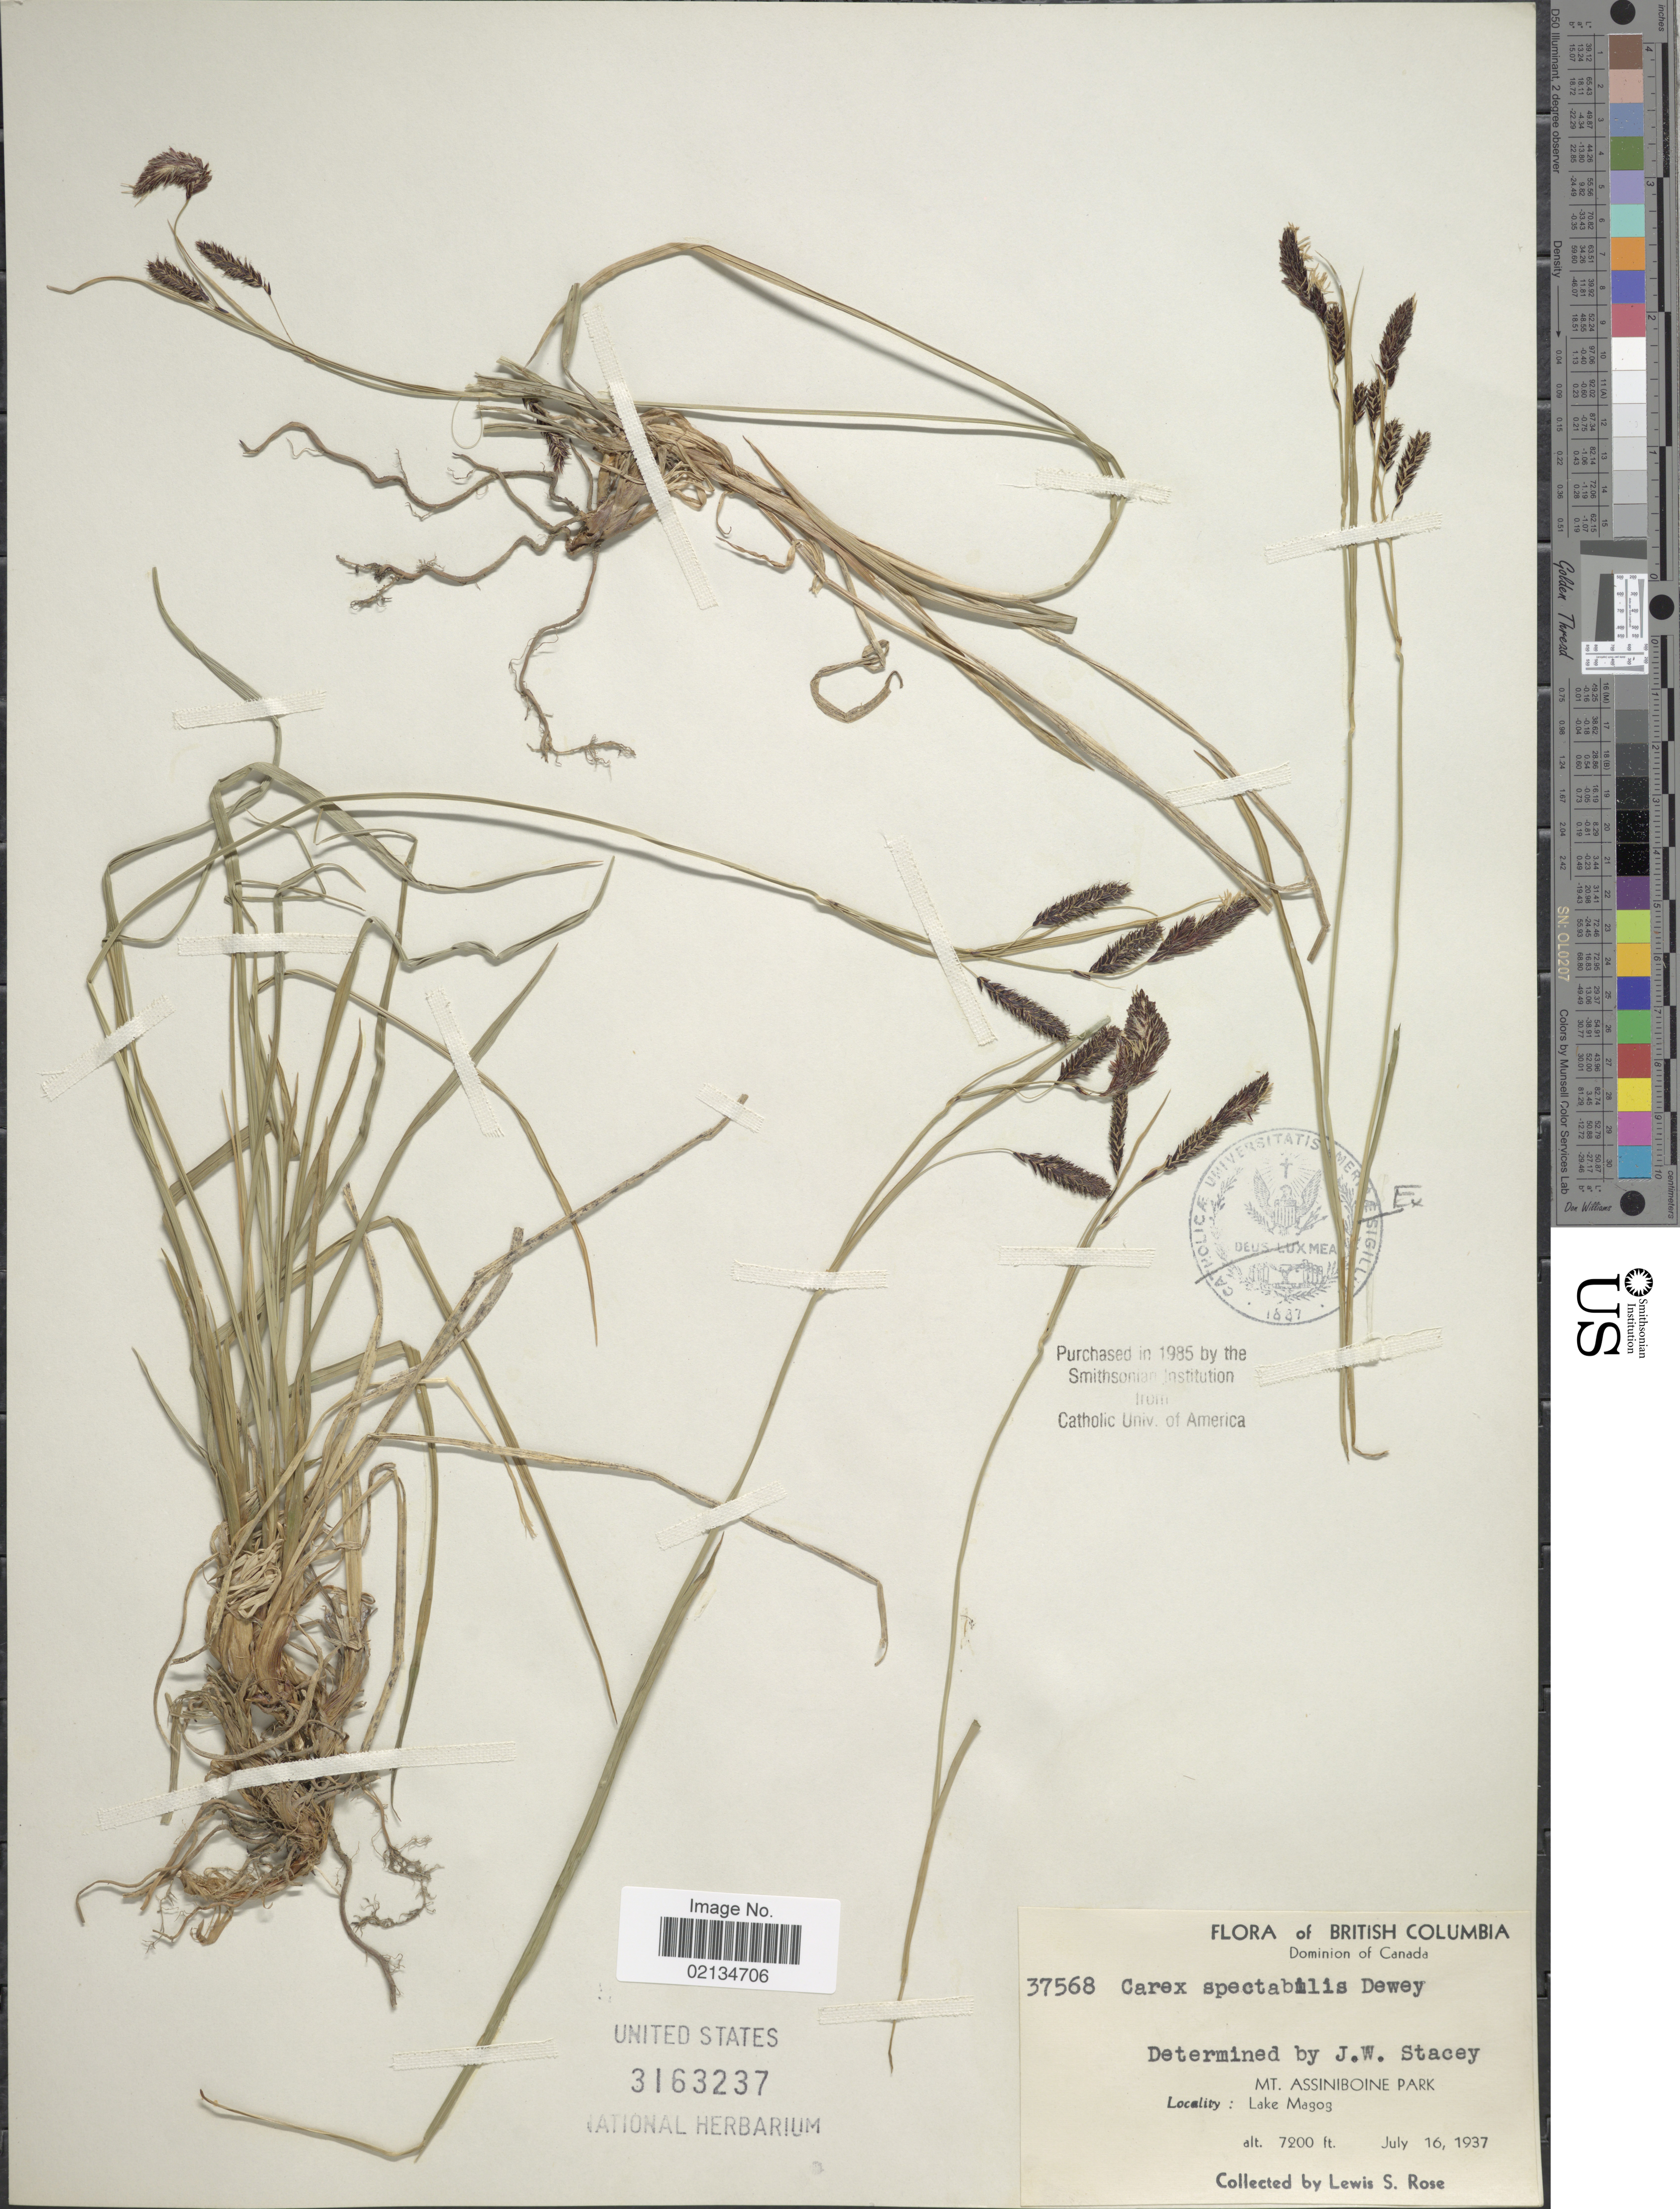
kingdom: Plantae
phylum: Tracheophyta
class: Liliopsida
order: Poales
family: Cyperaceae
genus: Carex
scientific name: Carex spectabilis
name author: Dewey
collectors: L. S. Rose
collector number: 37568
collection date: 1937-07-16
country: Canada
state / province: British Columbia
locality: Dominion of Canada. Mt. Assiniboine Park, Lake Magog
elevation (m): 2195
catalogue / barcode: US 3163237